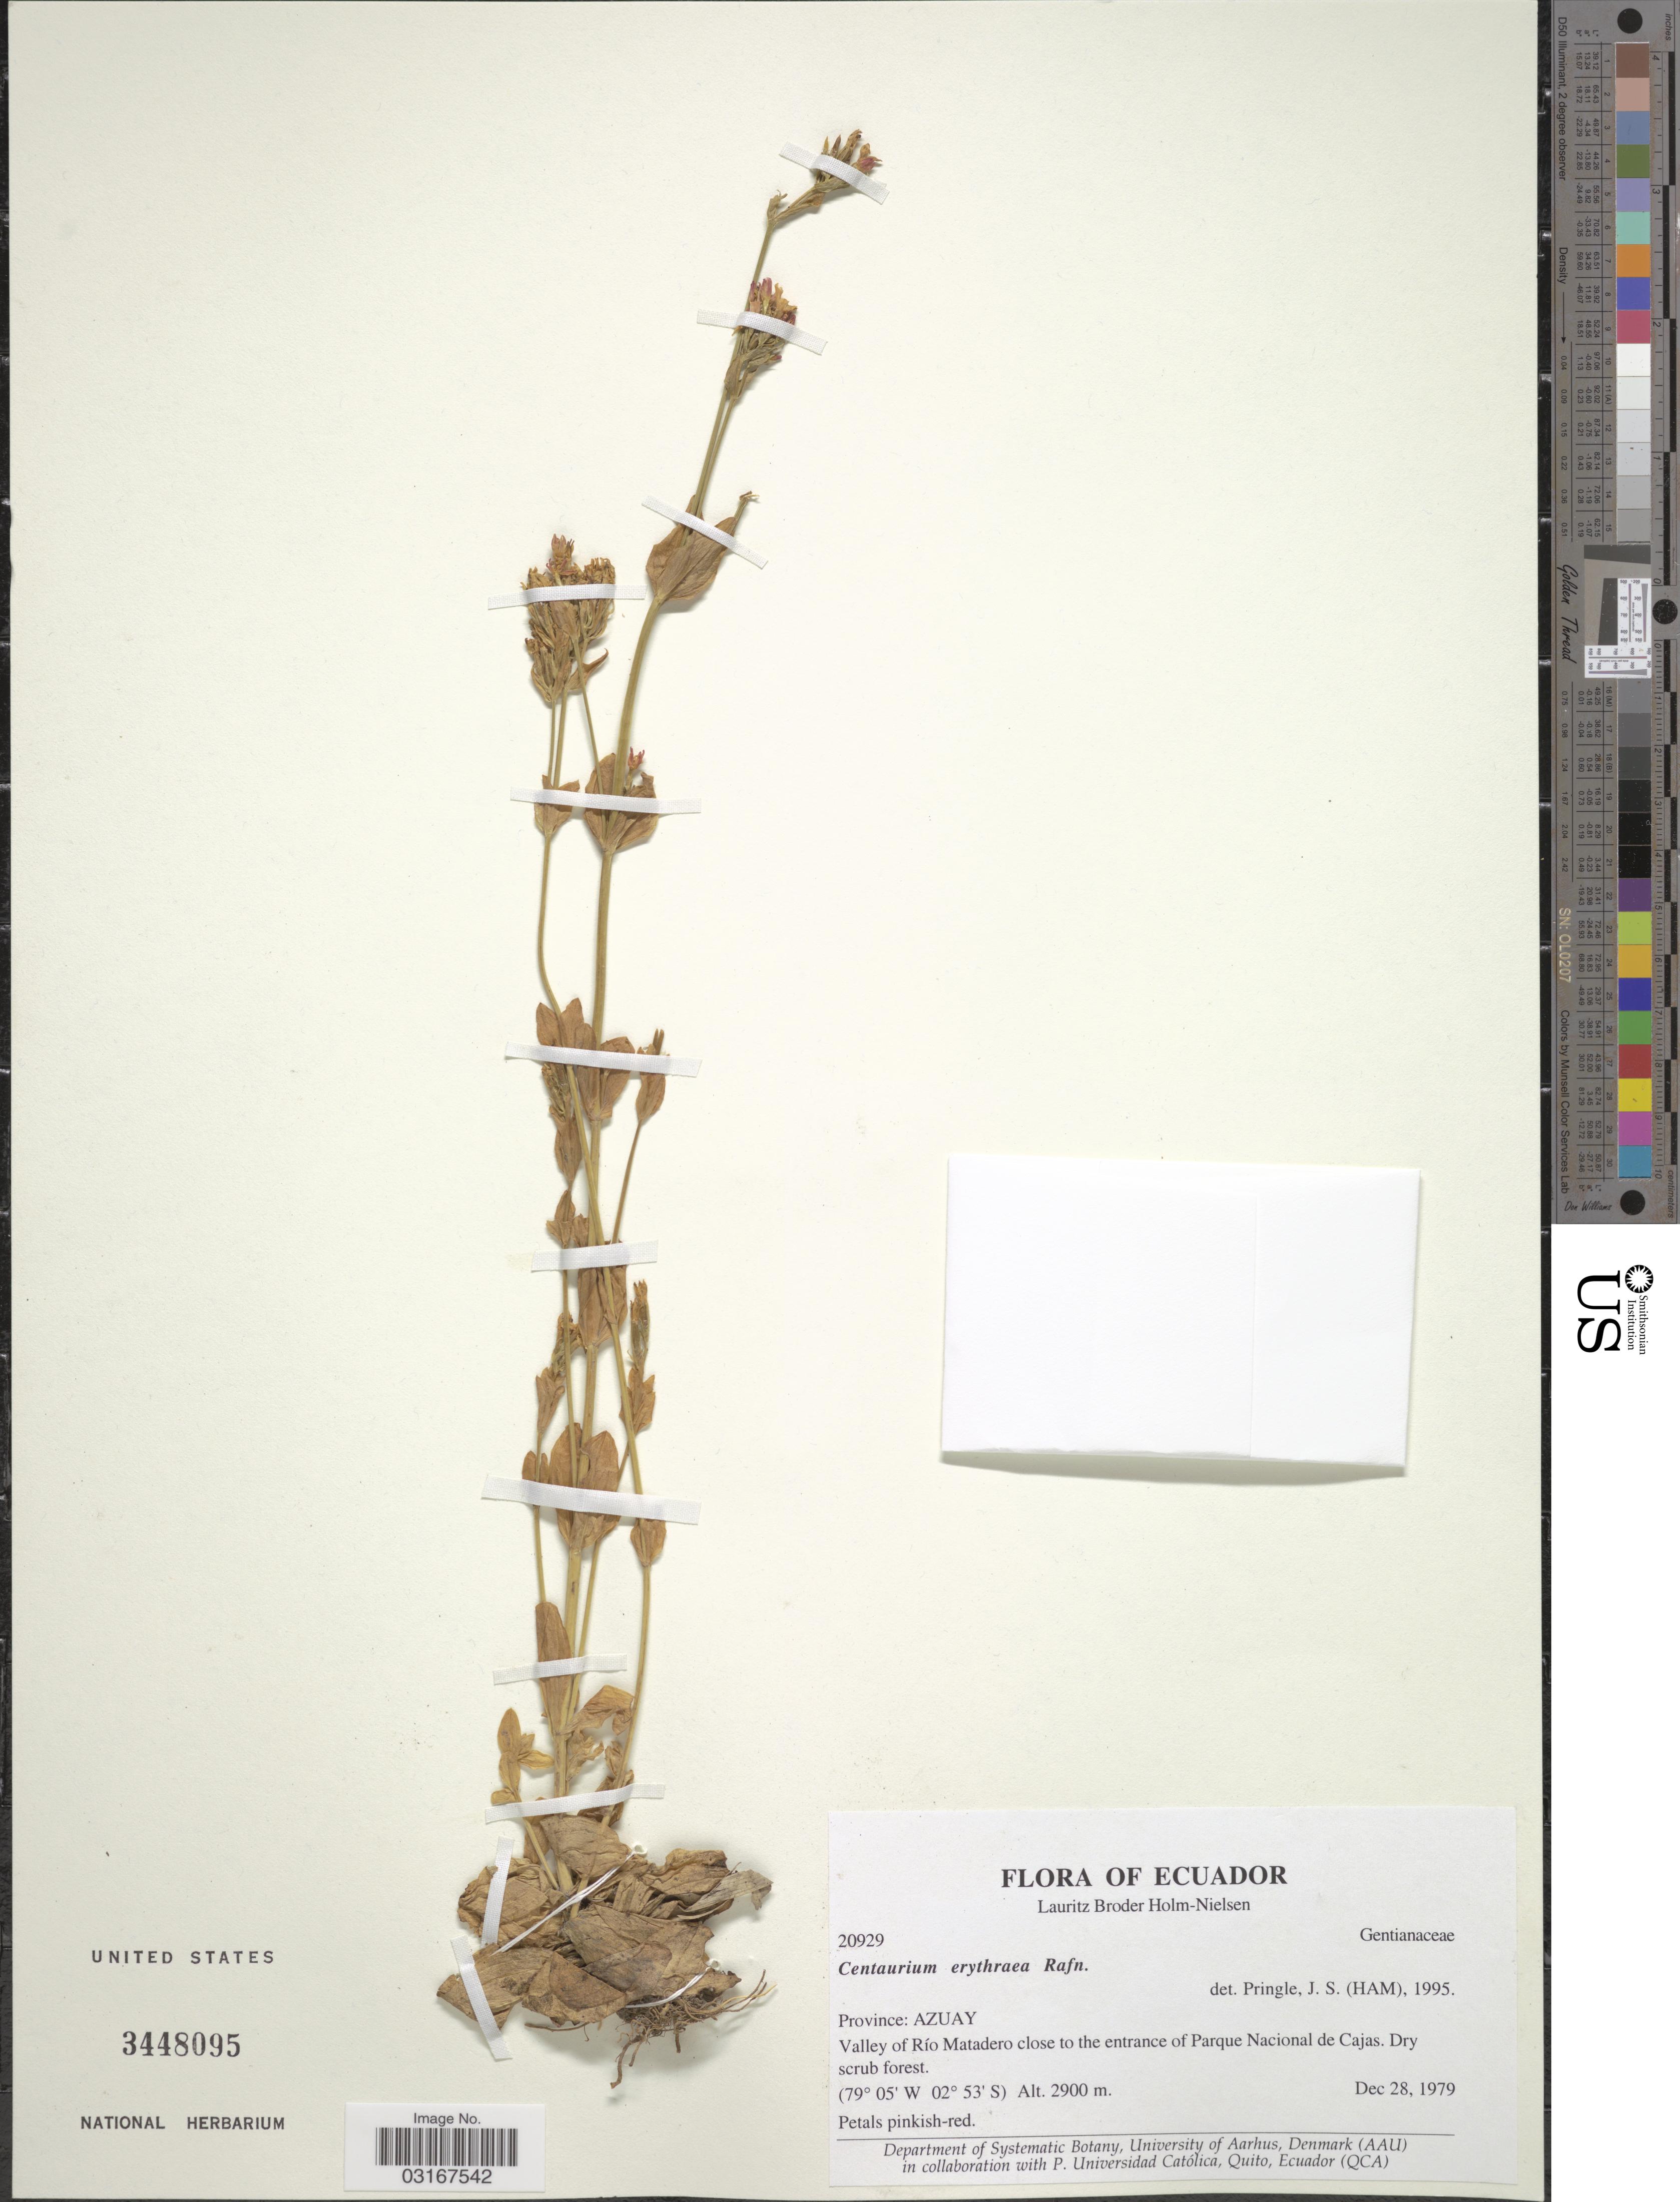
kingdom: Plantae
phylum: Tracheophyta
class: Magnoliopsida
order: Gentianales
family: Gentianaceae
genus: Centaurium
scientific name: Centaurium erythraea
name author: Rafn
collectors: L. B. Holm-Nielsen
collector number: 20929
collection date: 1979-12-28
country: Ecuador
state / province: Azuay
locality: Valley of Río Matadero close to the entrance of Parque Nacional de Cajas.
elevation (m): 2900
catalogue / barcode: US 3448095